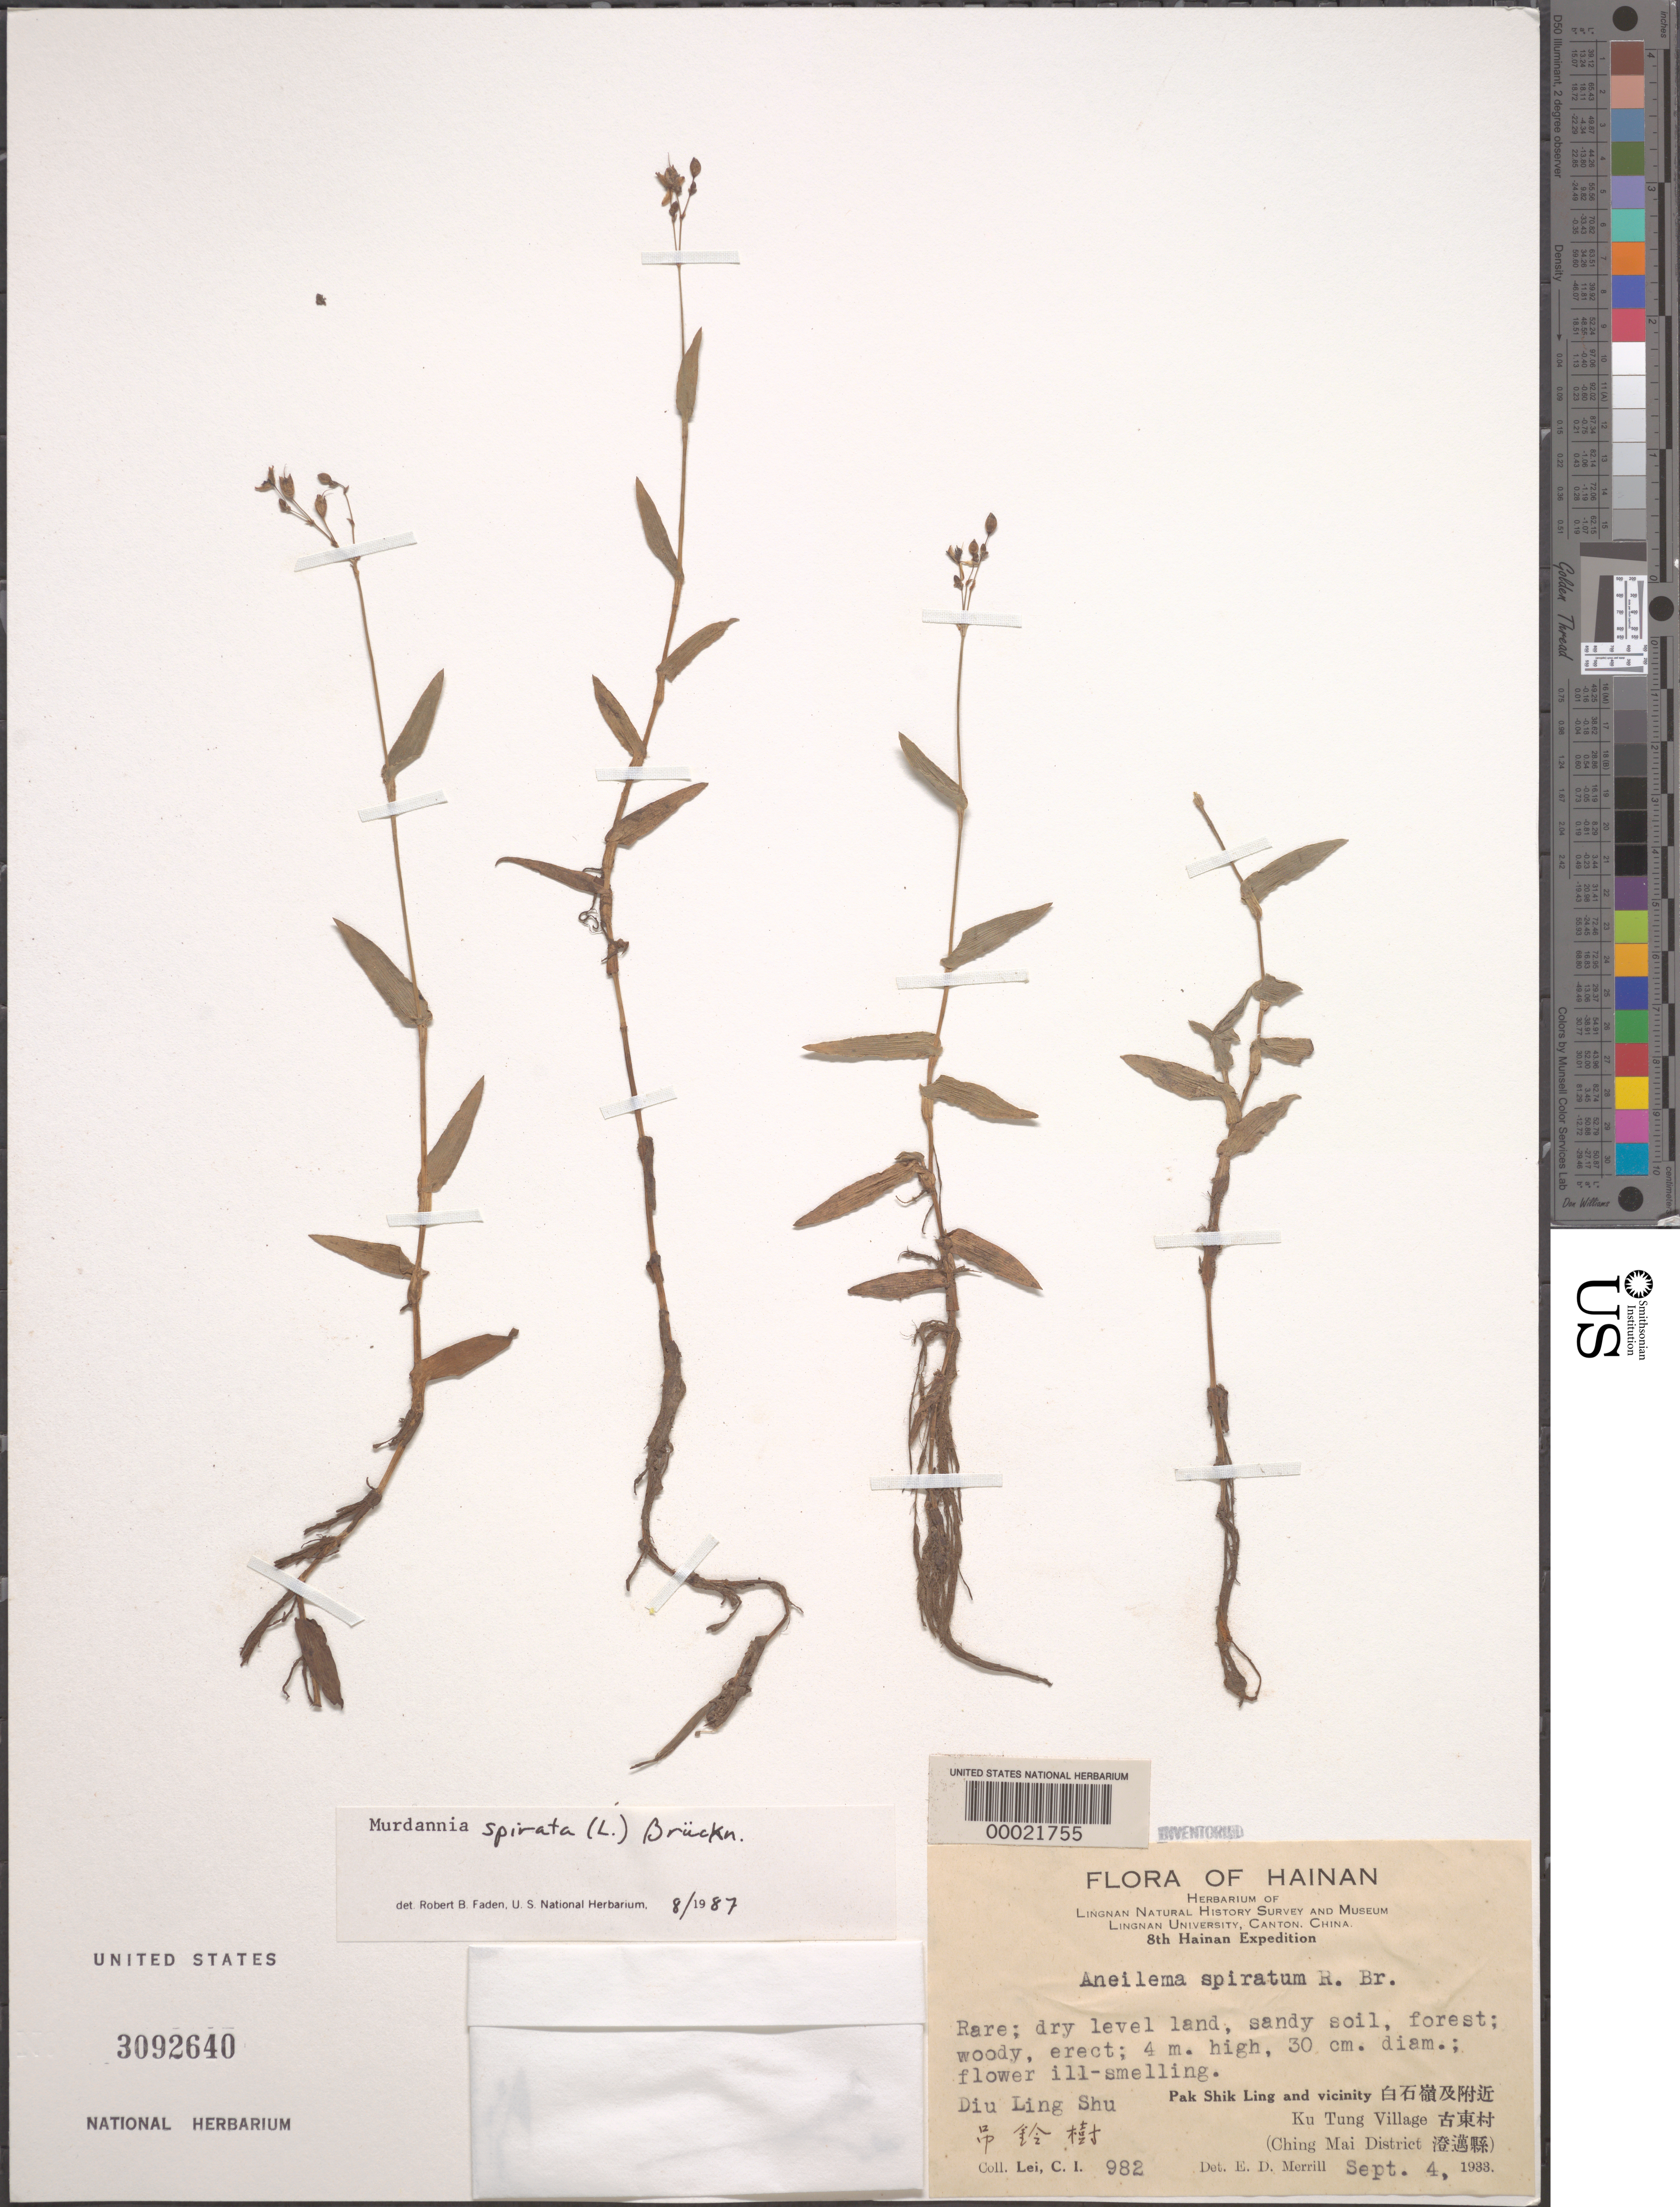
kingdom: Plantae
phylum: Tracheophyta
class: Liliopsida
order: Commelinales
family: Commelinaceae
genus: Murdannia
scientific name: Murdannia spirata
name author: (L.) G. Brückn.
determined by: Faden, Robert B., (US), Smithsonian Institution - National Museum of Natural History (UNITED STATES)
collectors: C. I. Lei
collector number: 982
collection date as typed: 04 Sep 1933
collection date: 1933-09-04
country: China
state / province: Hainan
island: Hainan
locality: Pak shik ling and vicinity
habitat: Sandy soil, forest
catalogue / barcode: US 3092640